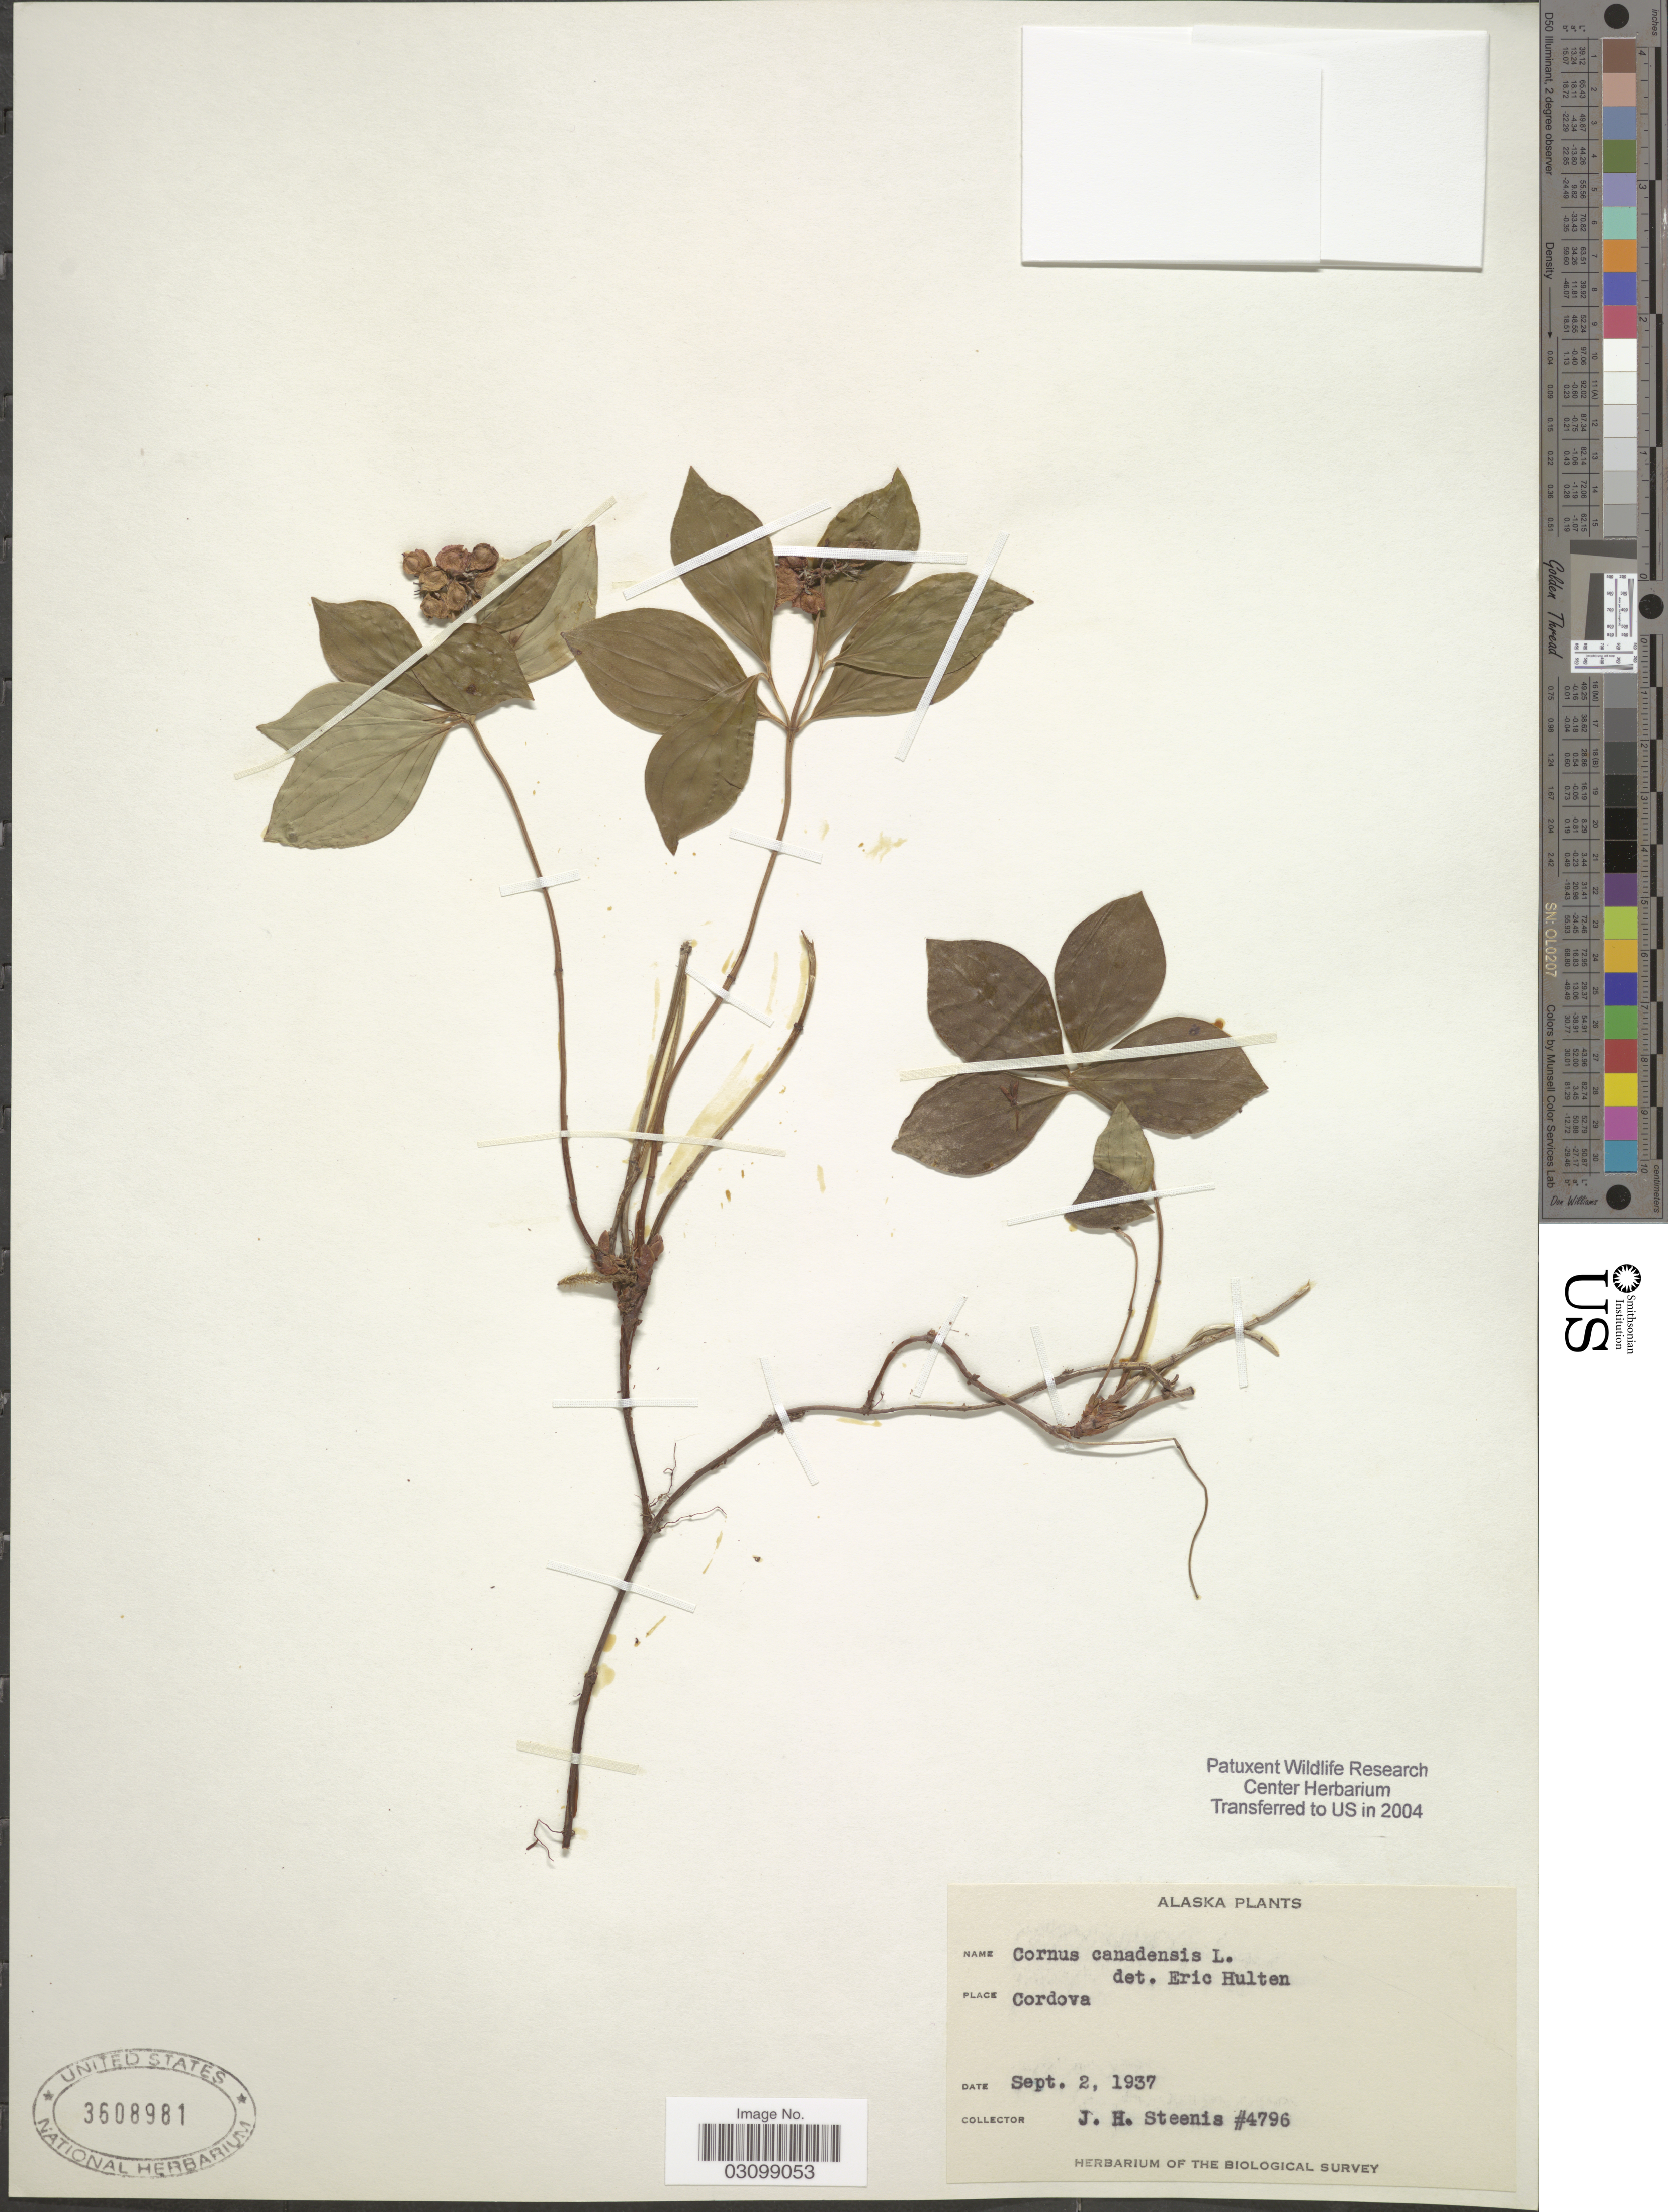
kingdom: Plantae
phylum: Tracheophyta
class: Magnoliopsida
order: Cornales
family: Cornaceae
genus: Cornus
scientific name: Cornus canadensis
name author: L.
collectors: J. H. Steenis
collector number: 4796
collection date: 1937-09-02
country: United States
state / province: Alaska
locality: Cordova.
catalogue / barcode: US 3608981